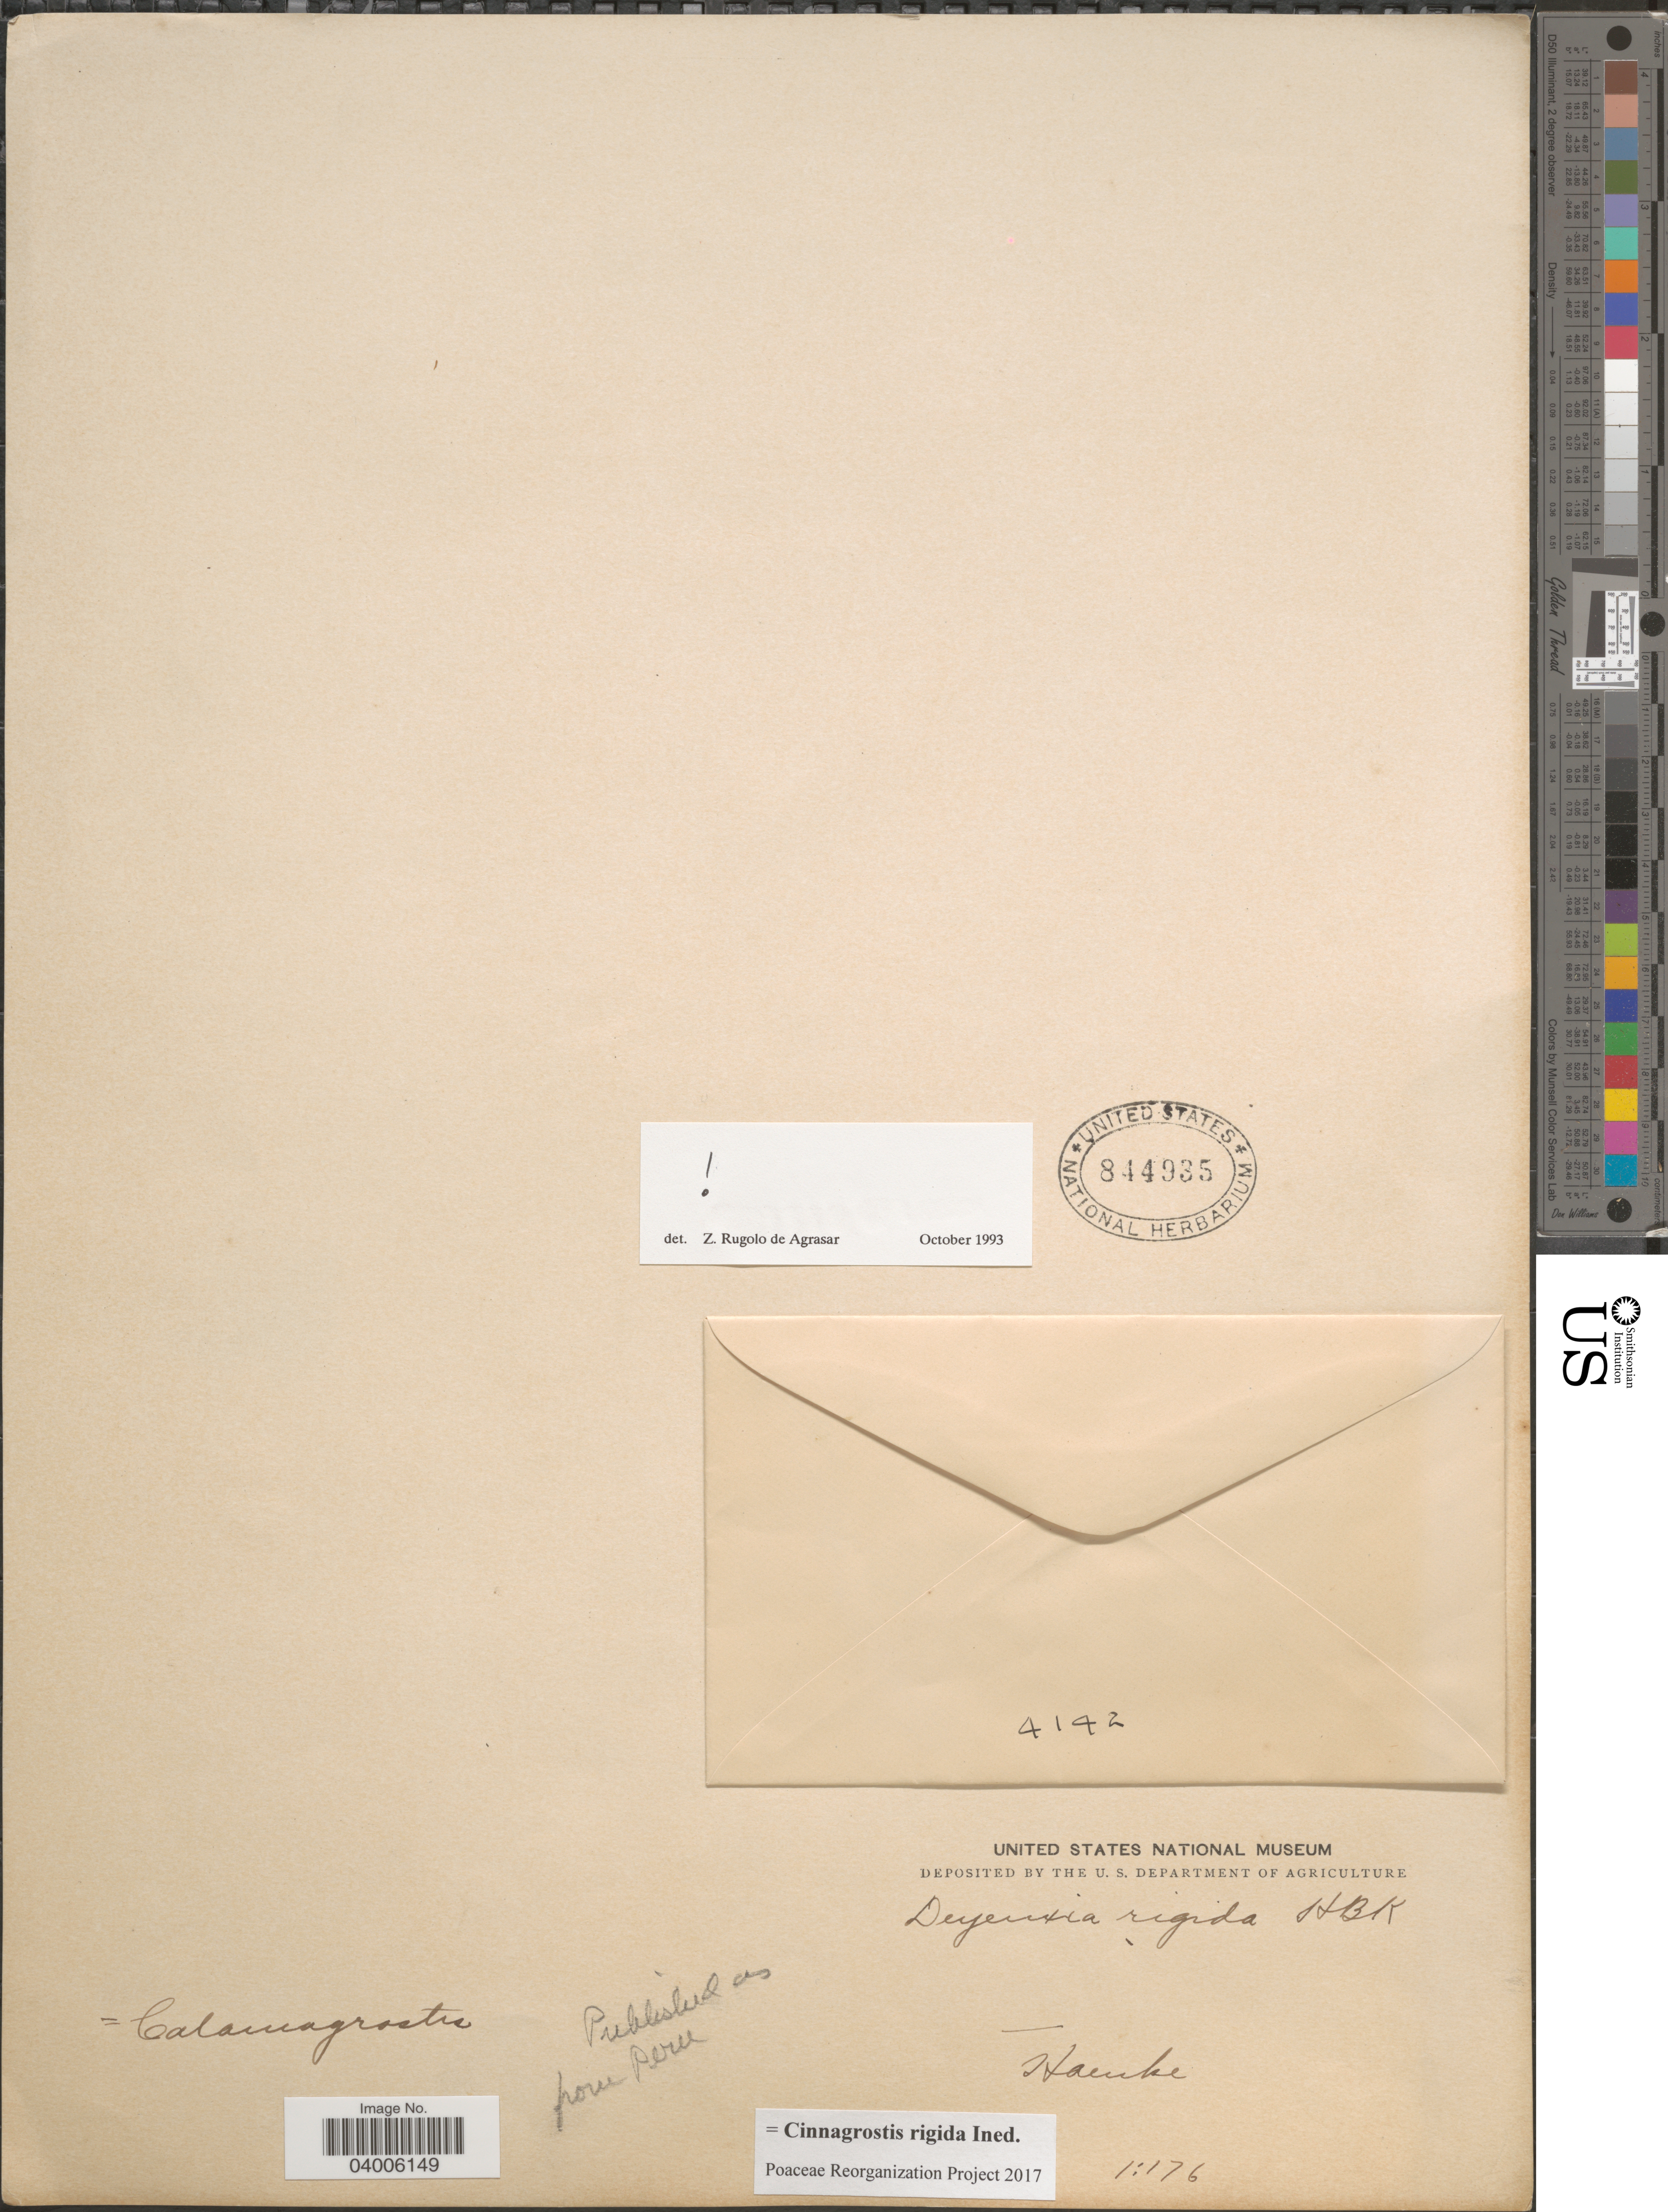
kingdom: Plantae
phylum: Tracheophyta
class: Liliopsida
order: Poales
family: Poaceae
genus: Cinnagrostis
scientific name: Cinnagrostis rigida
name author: (Kunth) P.M. Peterson et al.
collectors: Haenke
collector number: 4142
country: Peru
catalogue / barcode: US 844935